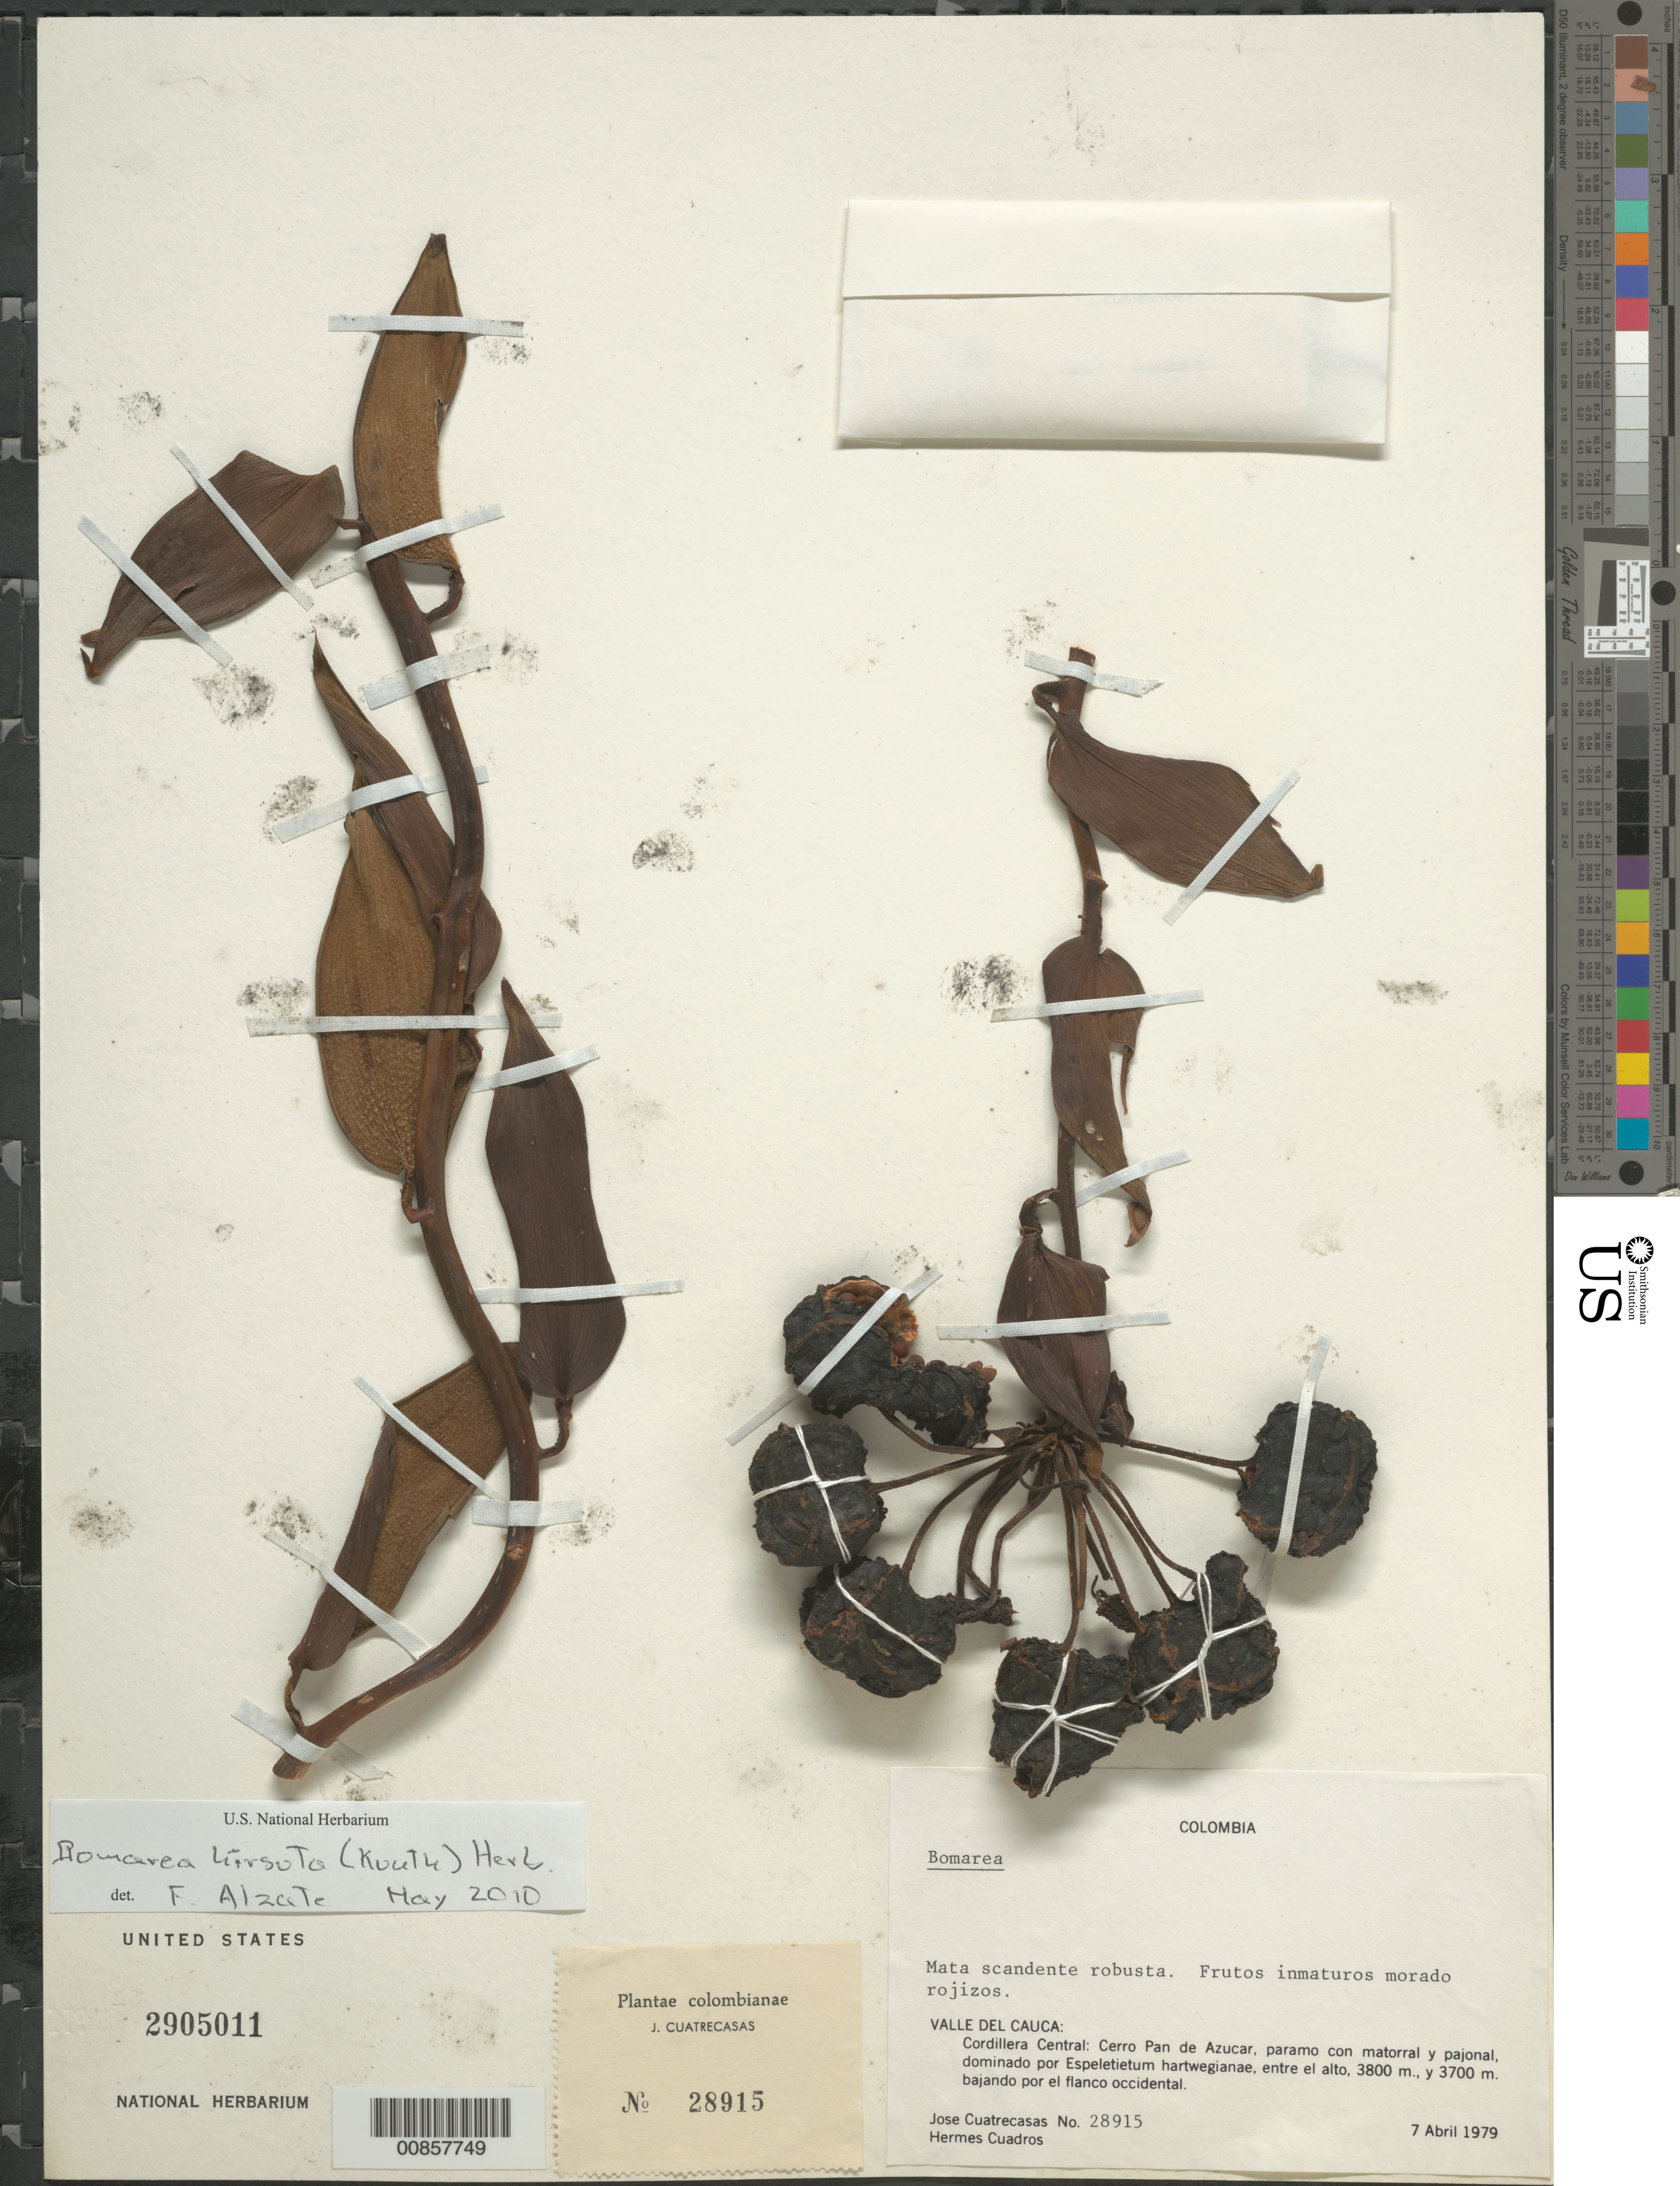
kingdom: Plantae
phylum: Tracheophyta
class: Liliopsida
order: Liliales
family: Alstroemeriaceae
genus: Bomarea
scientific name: Bomarea hirsuta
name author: (Kunth) Herb.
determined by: Alzate Guarin, Fernando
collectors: J. Cuatrecasas & H. Cuadros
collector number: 28915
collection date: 1979-04-07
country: Colombia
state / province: Valle del Cauca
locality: Cordillero Central: Cerro Pan de Azucar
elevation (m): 3700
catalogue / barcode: US 2905011